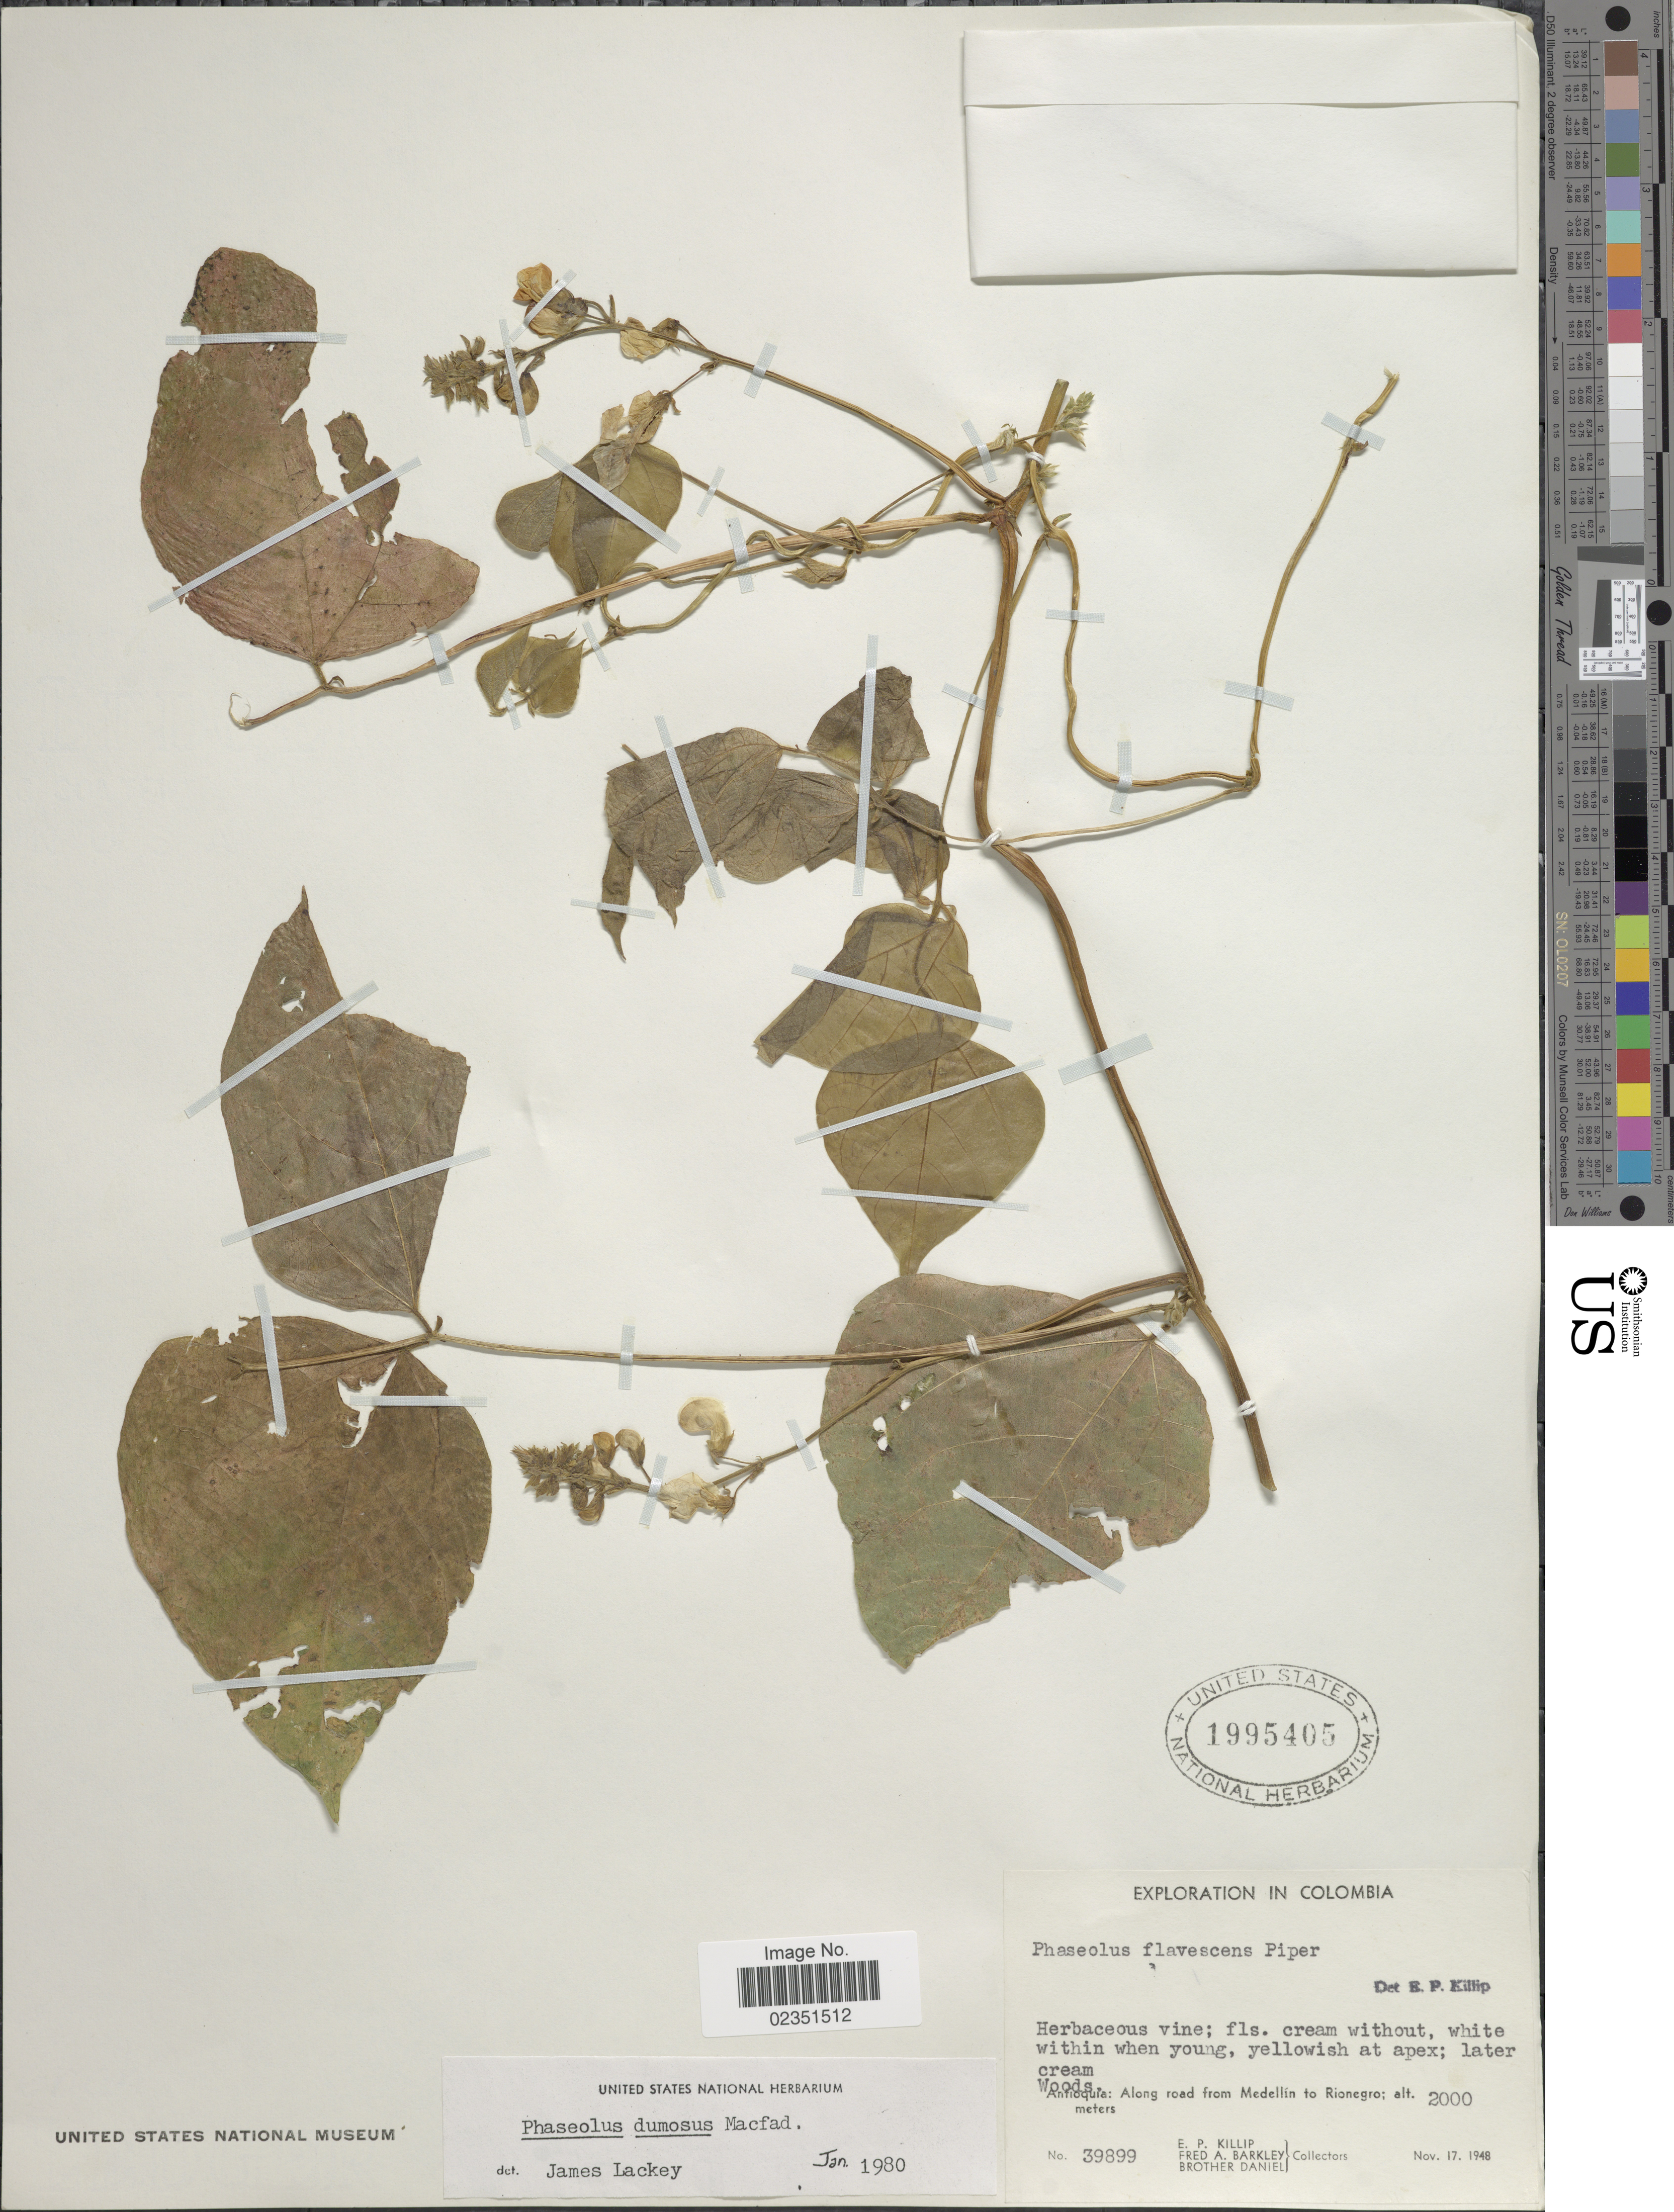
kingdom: Plantae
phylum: Tracheophyta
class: Magnoliopsida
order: Fabales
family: Fabaceae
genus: Phaseolus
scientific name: Phaseolus dumosus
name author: Macfad.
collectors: E. P. Killip, F. A. Barkley & Bro. Daniel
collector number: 39899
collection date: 1948-11-17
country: Colombia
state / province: Antioquia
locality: Along road from Medellin to Rionegro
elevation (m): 2000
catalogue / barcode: US 1995405